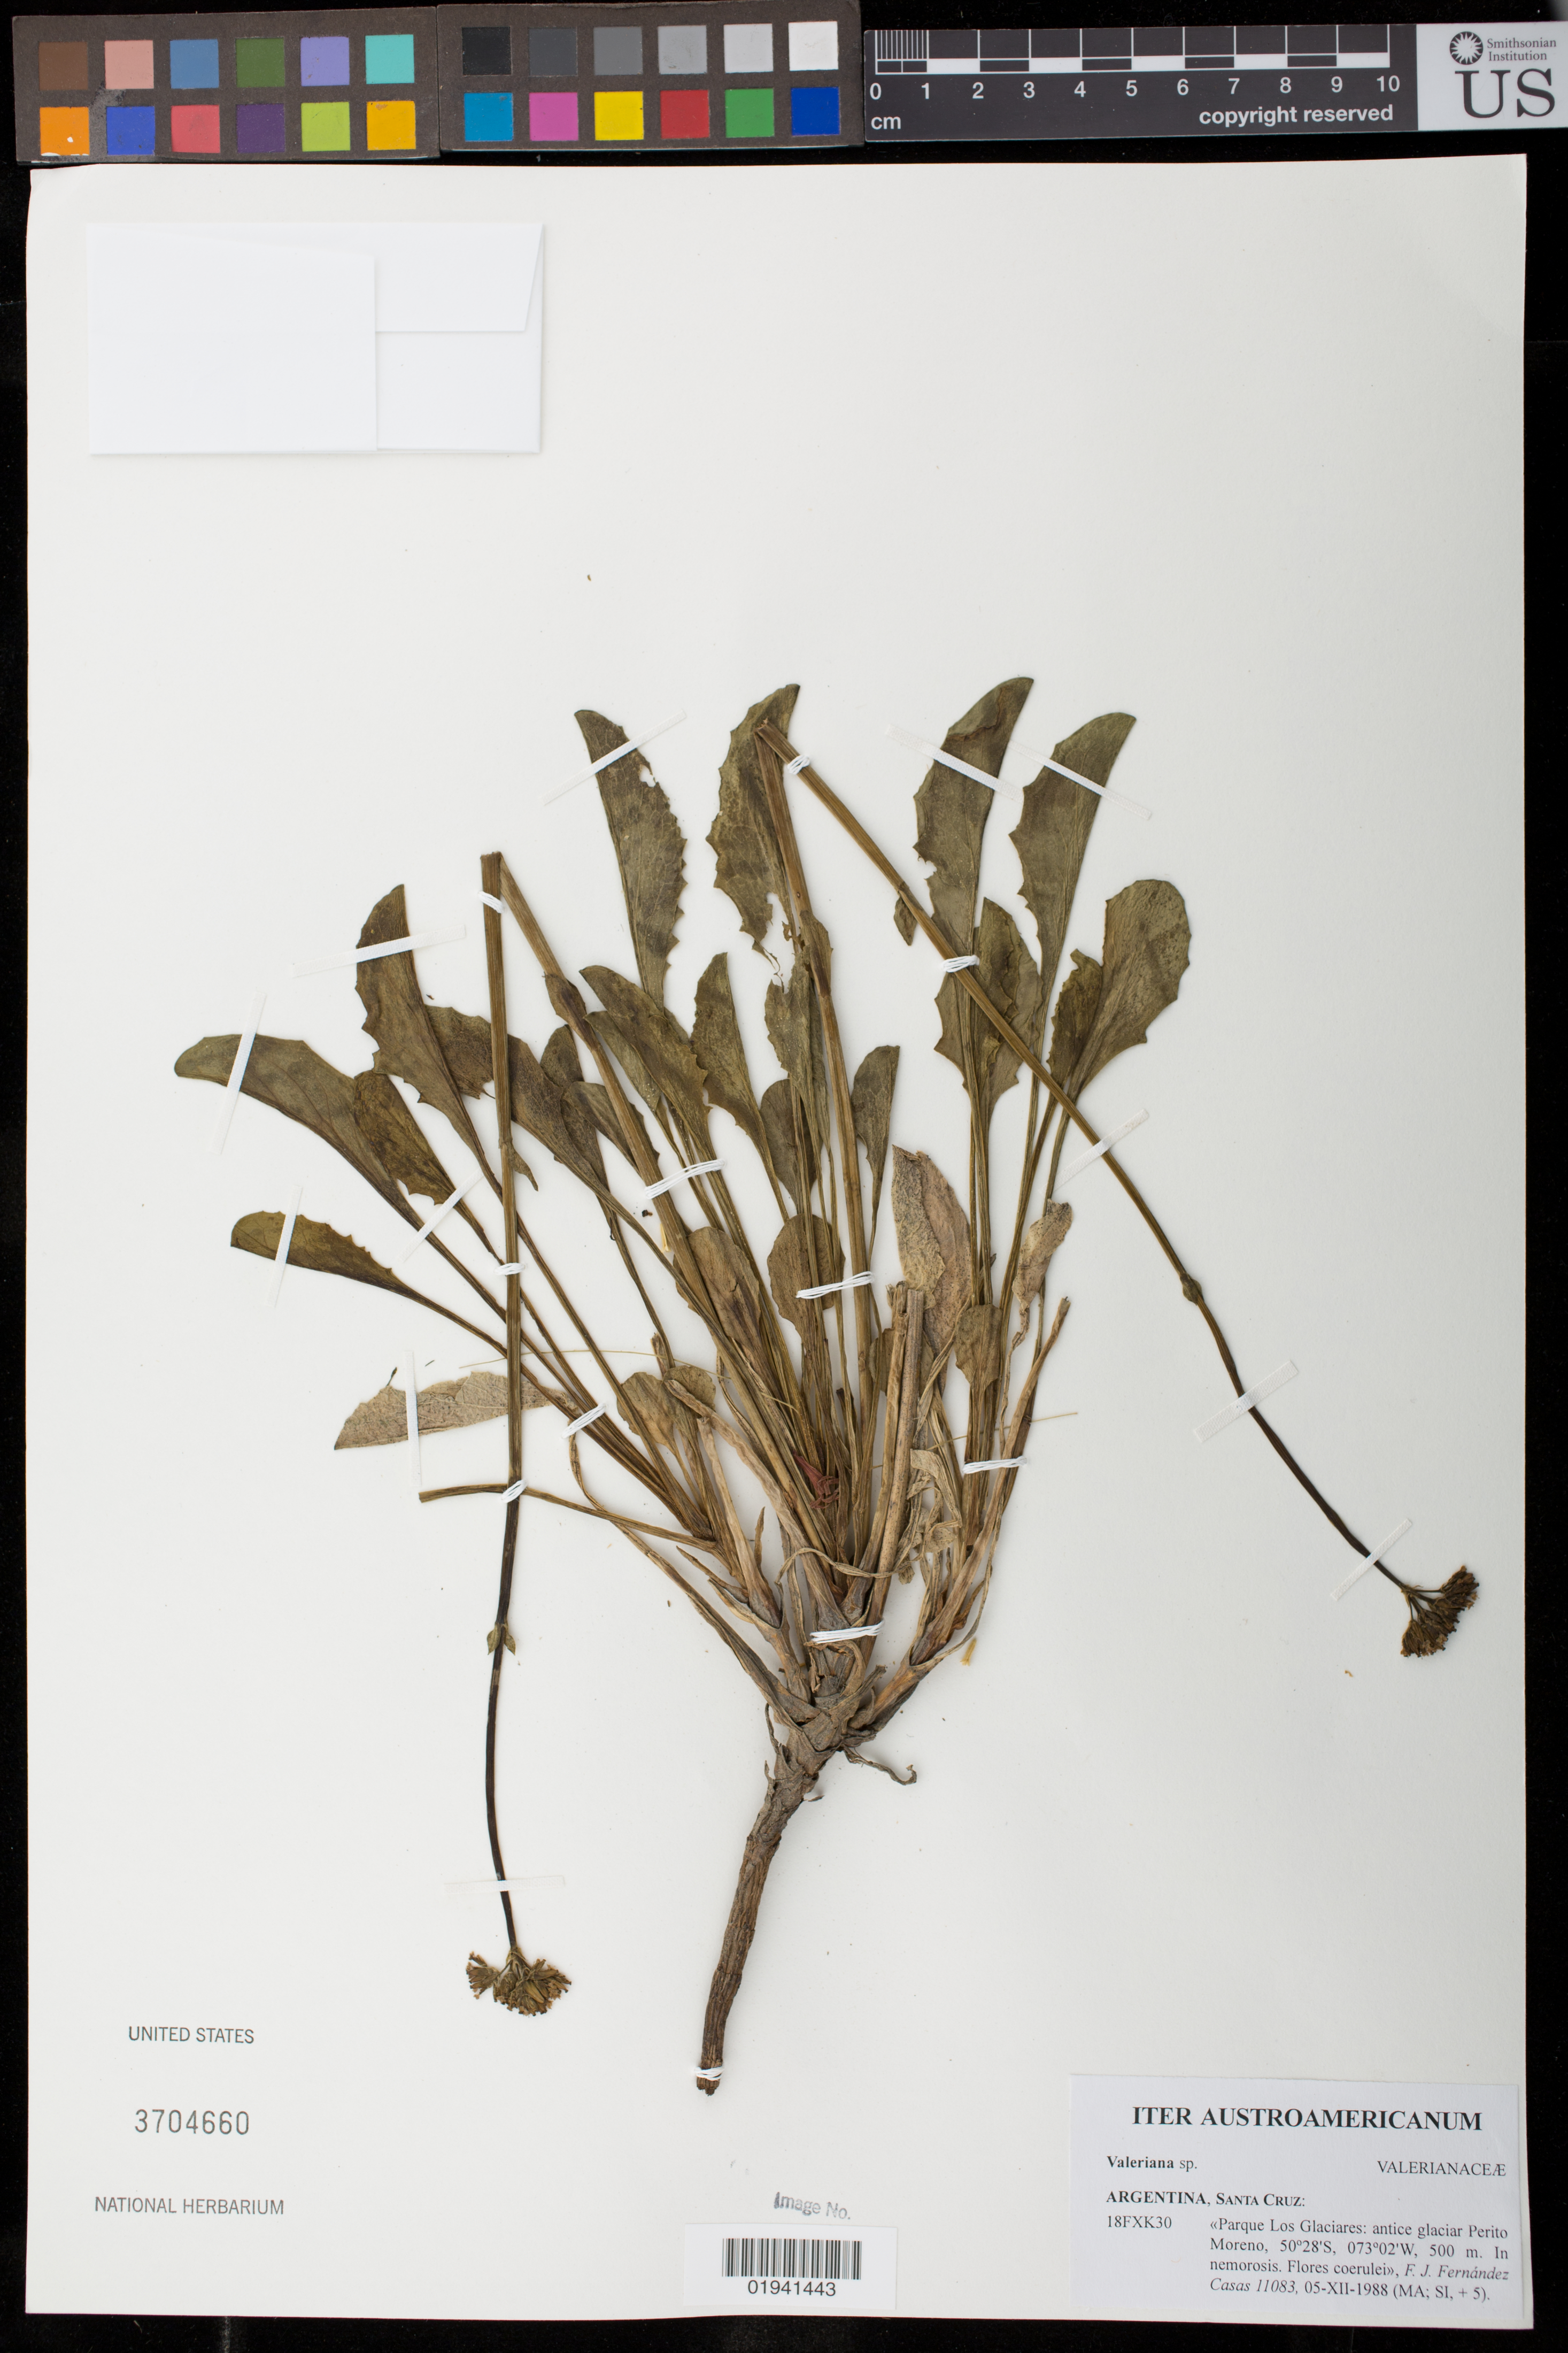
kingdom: Plantae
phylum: Tracheophyta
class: Magnoliopsida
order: Dipsacales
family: Caprifoliaceae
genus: Valeriana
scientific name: Valeriana sp.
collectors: F. J. Fernández Casas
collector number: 11083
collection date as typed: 05-XII-1988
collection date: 1988-12-05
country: Argentina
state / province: Santa Cruz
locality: Parque Los Glaciares: antice glaciar Perito Moreno.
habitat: in nemorosis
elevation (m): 500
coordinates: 50 28 S, 73 02 W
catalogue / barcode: US 3704660